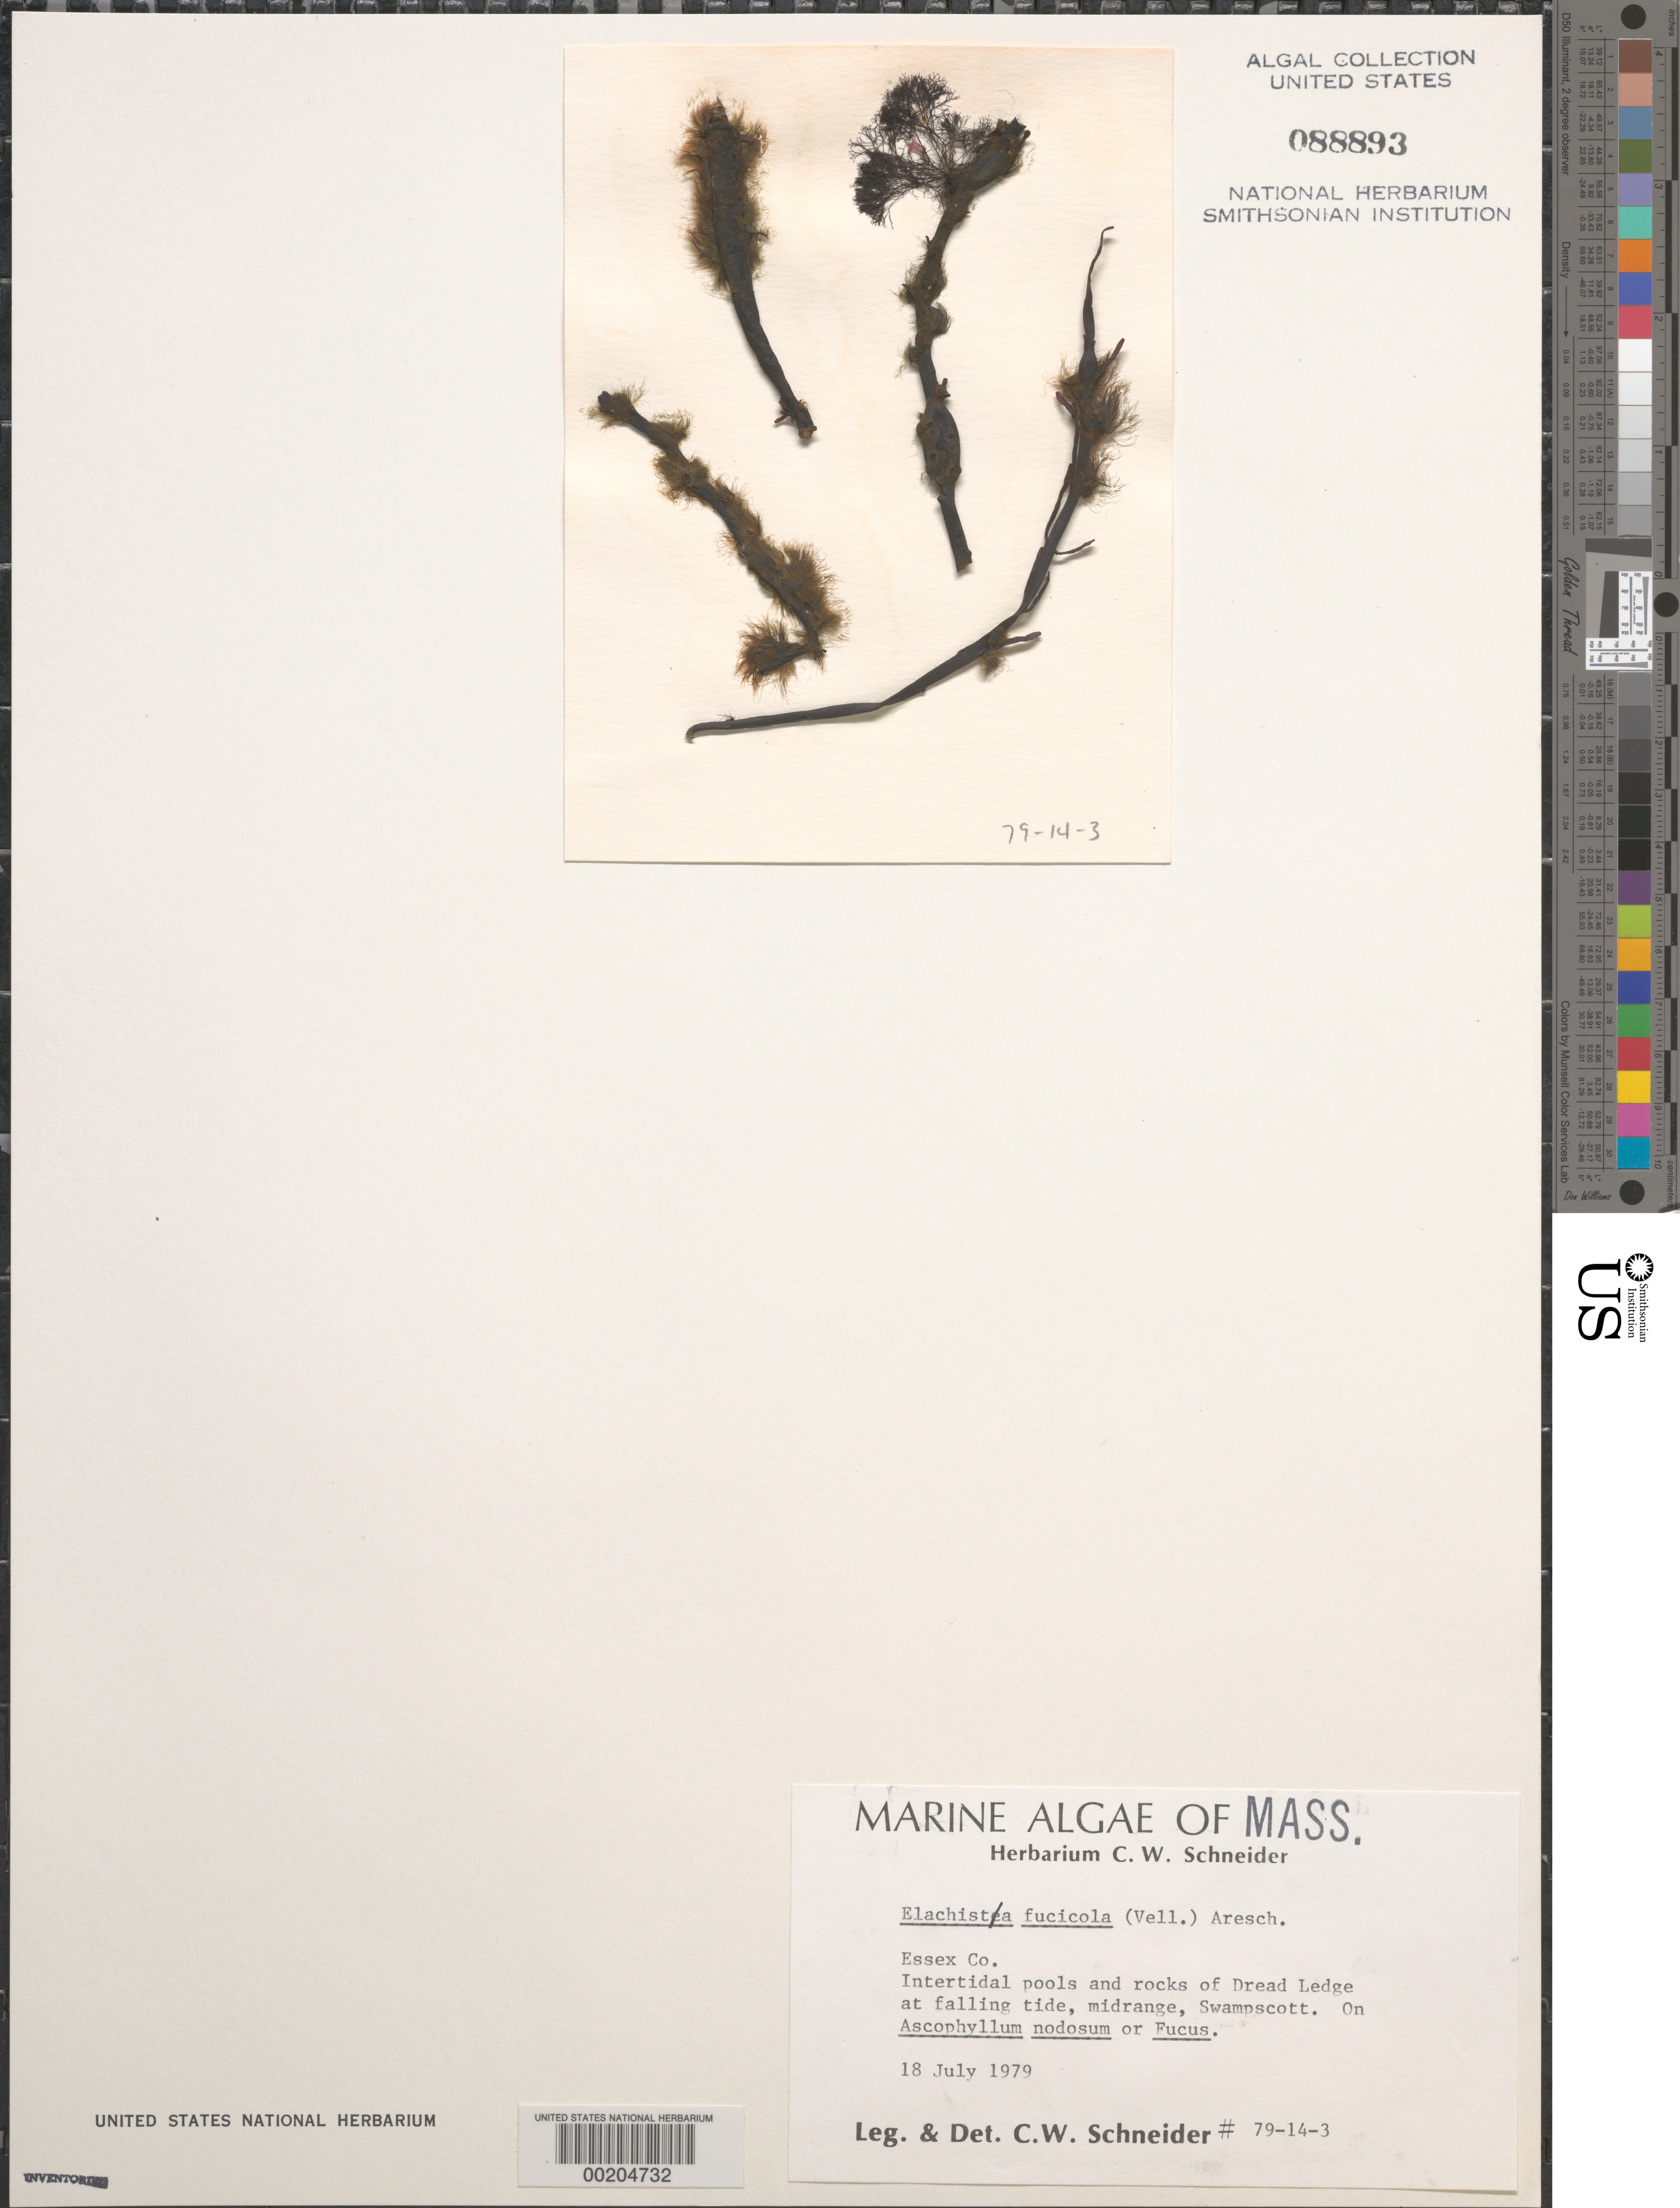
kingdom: Chromista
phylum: Ochrophyta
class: Phaeophyceae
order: Ectocarpales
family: Chordariaceae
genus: Elachista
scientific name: Elachista fucicola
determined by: Schneider, C. W.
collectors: C. W. Schneider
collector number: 79-14-3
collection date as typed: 18 Jul 1979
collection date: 1979-07-18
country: United States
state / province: Massachusetts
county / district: Essex County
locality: Dread Ledge, Swampscott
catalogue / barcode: US 88893